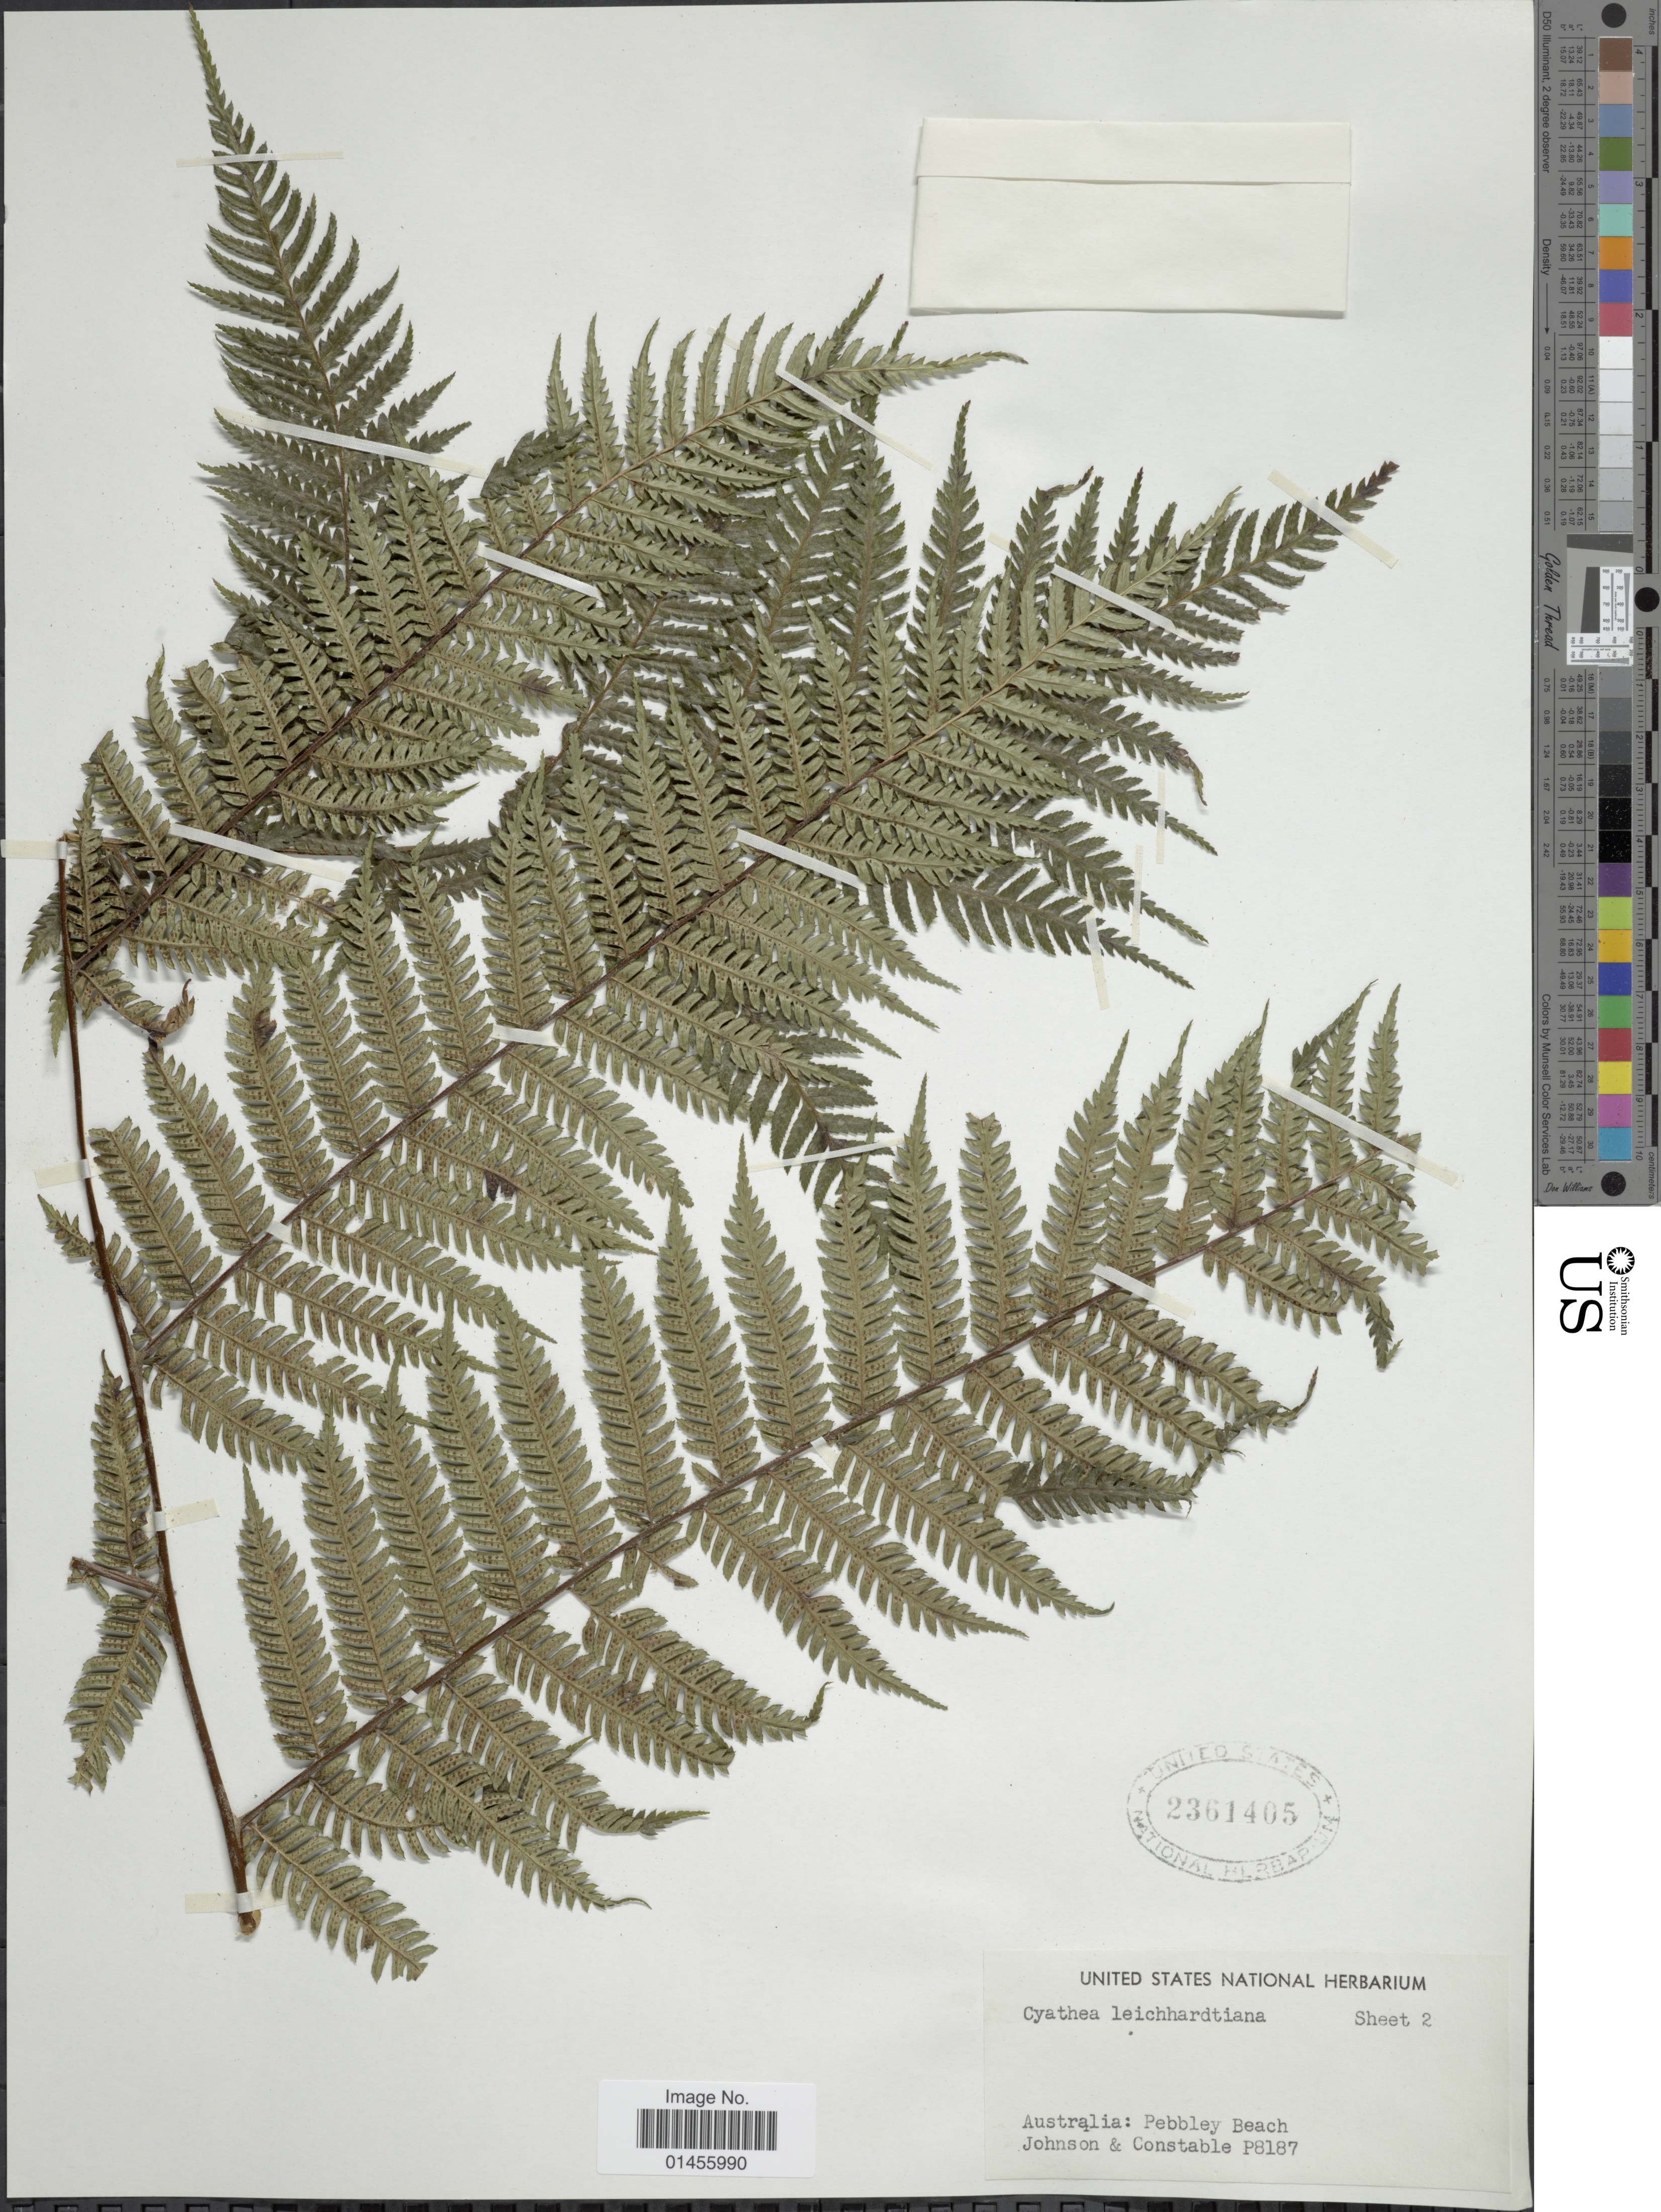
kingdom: Plantae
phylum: Tracheophyta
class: Polypodiopsida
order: Cyatheales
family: Cyatheaceae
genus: Alsophila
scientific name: Alsophila australis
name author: R. Br.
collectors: -- Johnson & Constable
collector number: P8187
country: Australia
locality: Australia: Pebbley Beach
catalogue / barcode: US 2361405